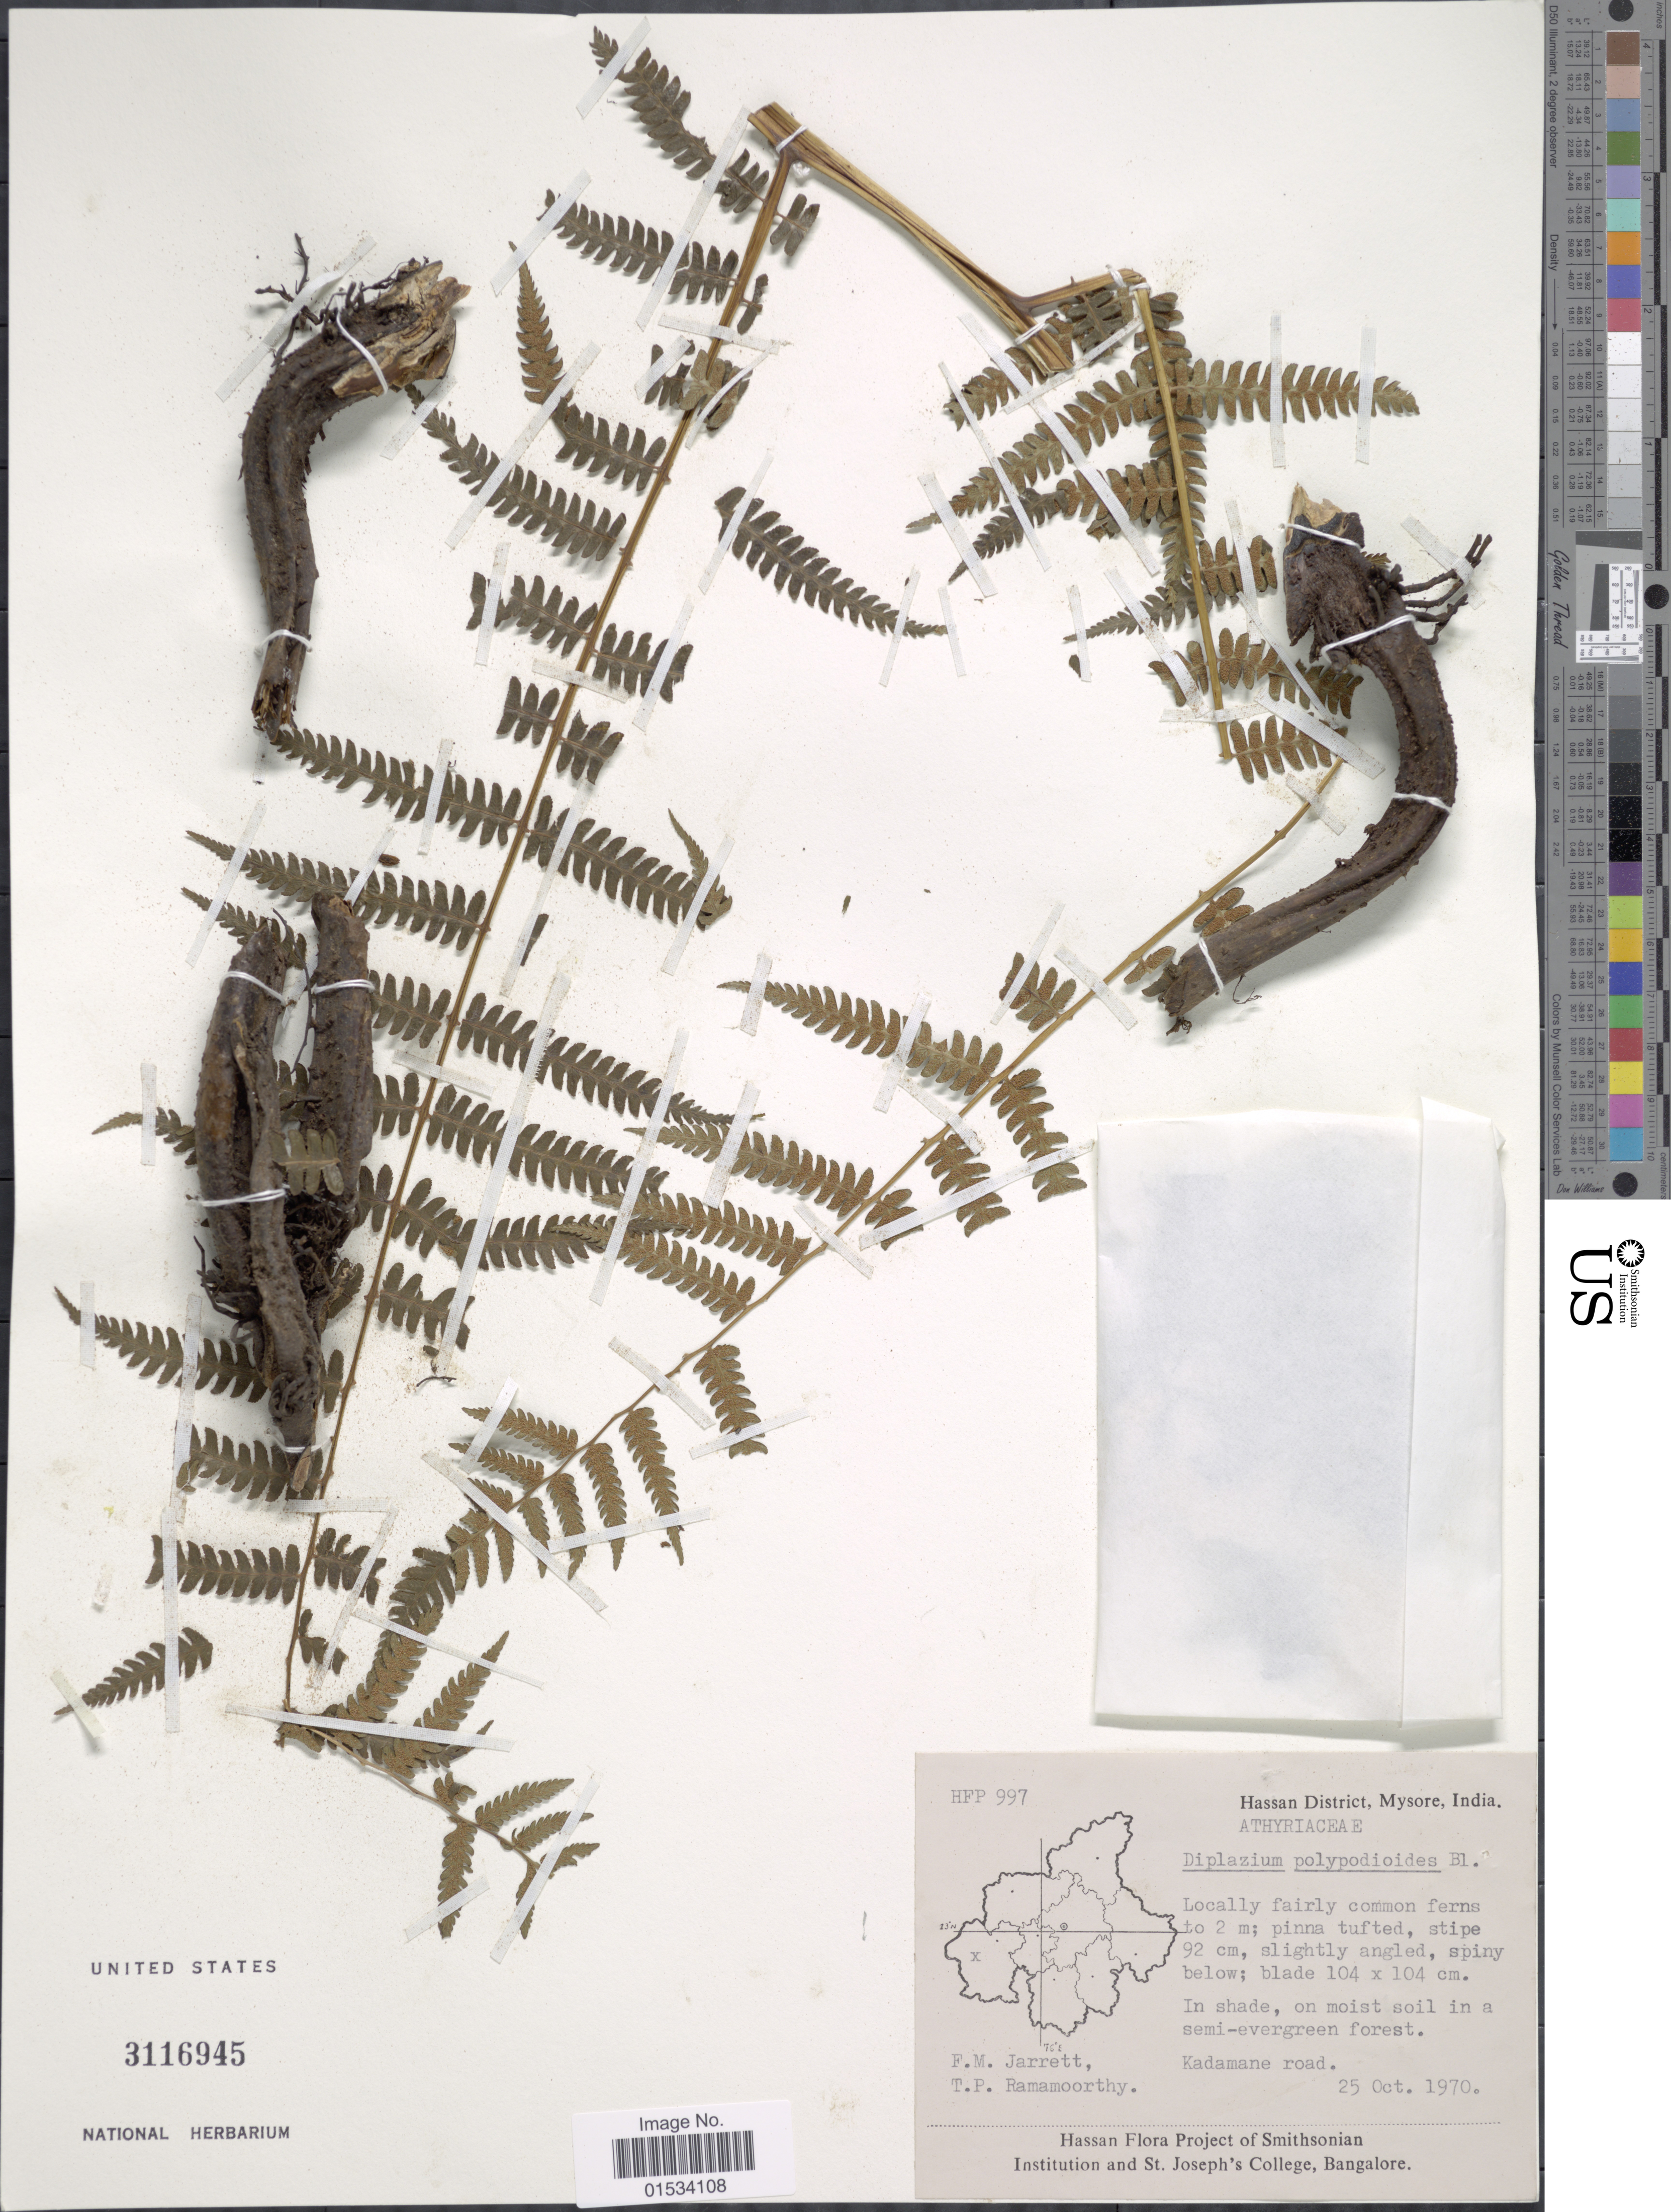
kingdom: Plantae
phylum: Tracheophyta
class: Polypodiopsida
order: Polypodiales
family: Athyriaceae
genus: Diplazium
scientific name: Diplazium polypodioides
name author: Blume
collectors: F. M. Jarrett & T. P. Ramamoorthy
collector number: HFP 997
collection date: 1970-10-25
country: India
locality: Hassan District, Mysore, India, Kadamane road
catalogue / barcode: US 3116945